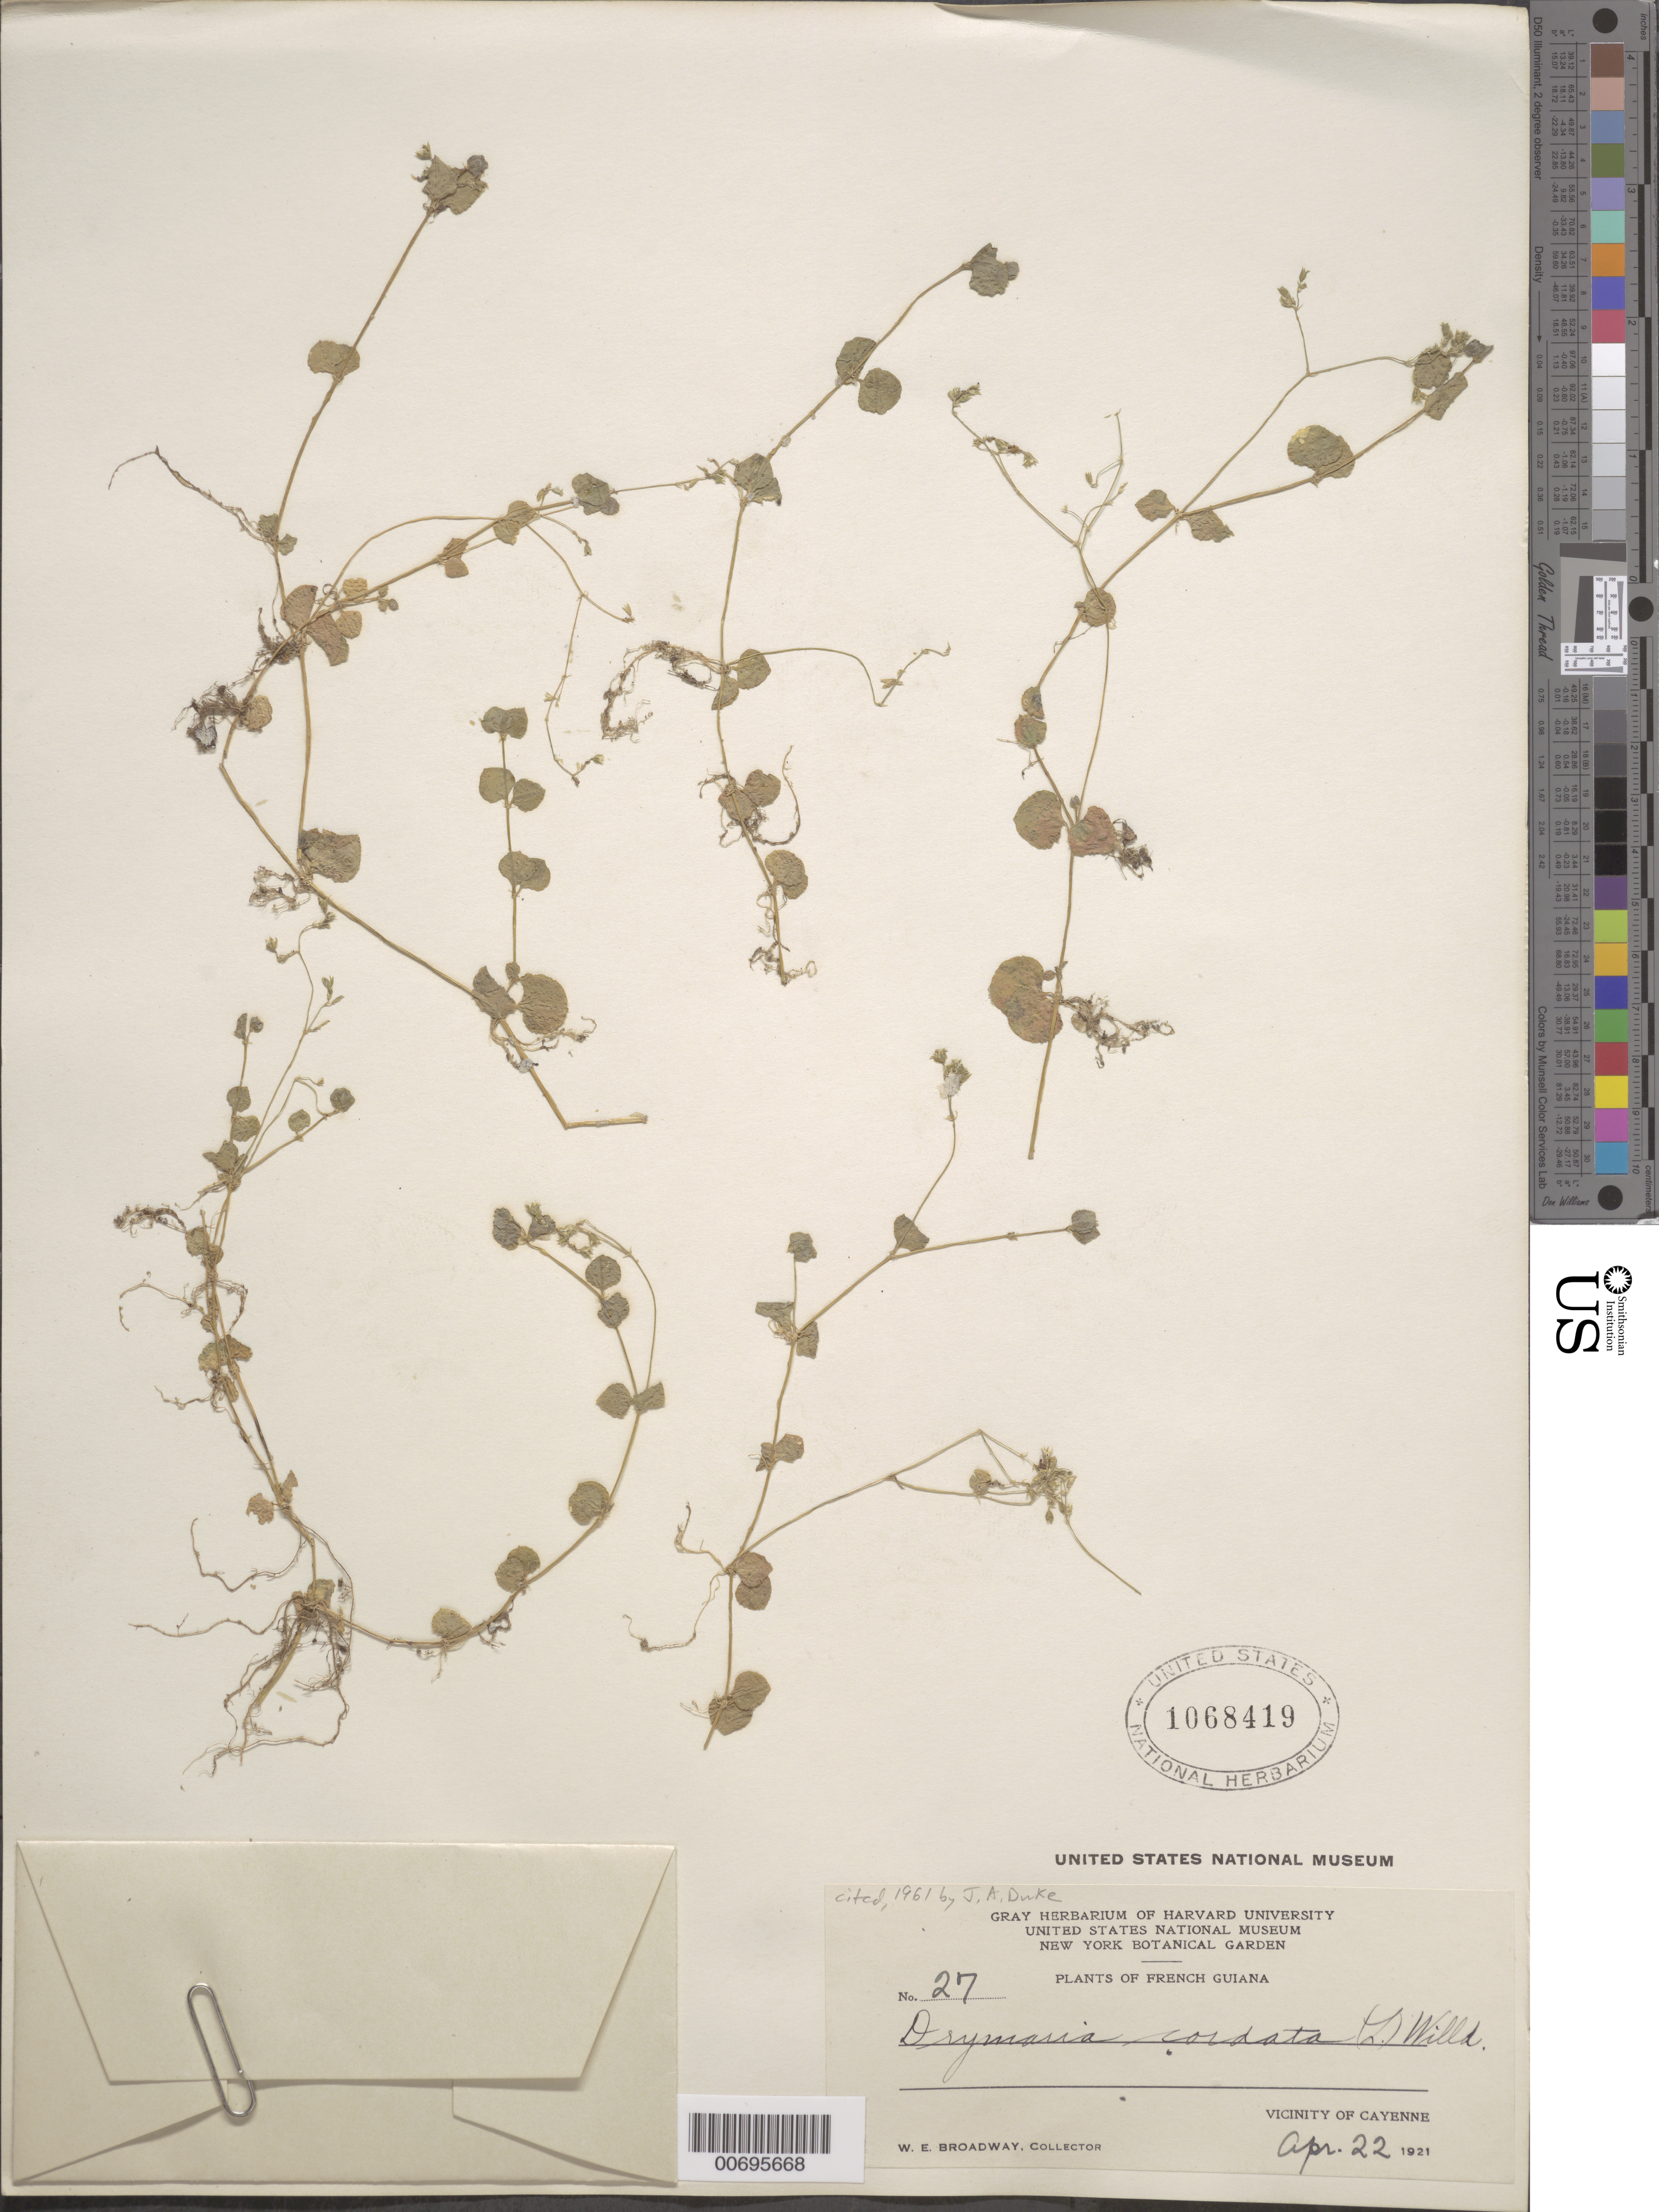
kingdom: Plantae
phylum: Tracheophyta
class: Magnoliopsida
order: Caryophyllales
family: Caryophyllaceae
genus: Drymaria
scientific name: Drymaria cordata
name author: (L.) Willd. ex Schult.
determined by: DeFilipps, R. A.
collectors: W. E. Broadway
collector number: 27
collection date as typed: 22-Apr-21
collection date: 1921-04-22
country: French Guiana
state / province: Cayenne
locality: Cayenne, vic.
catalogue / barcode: US 1068419